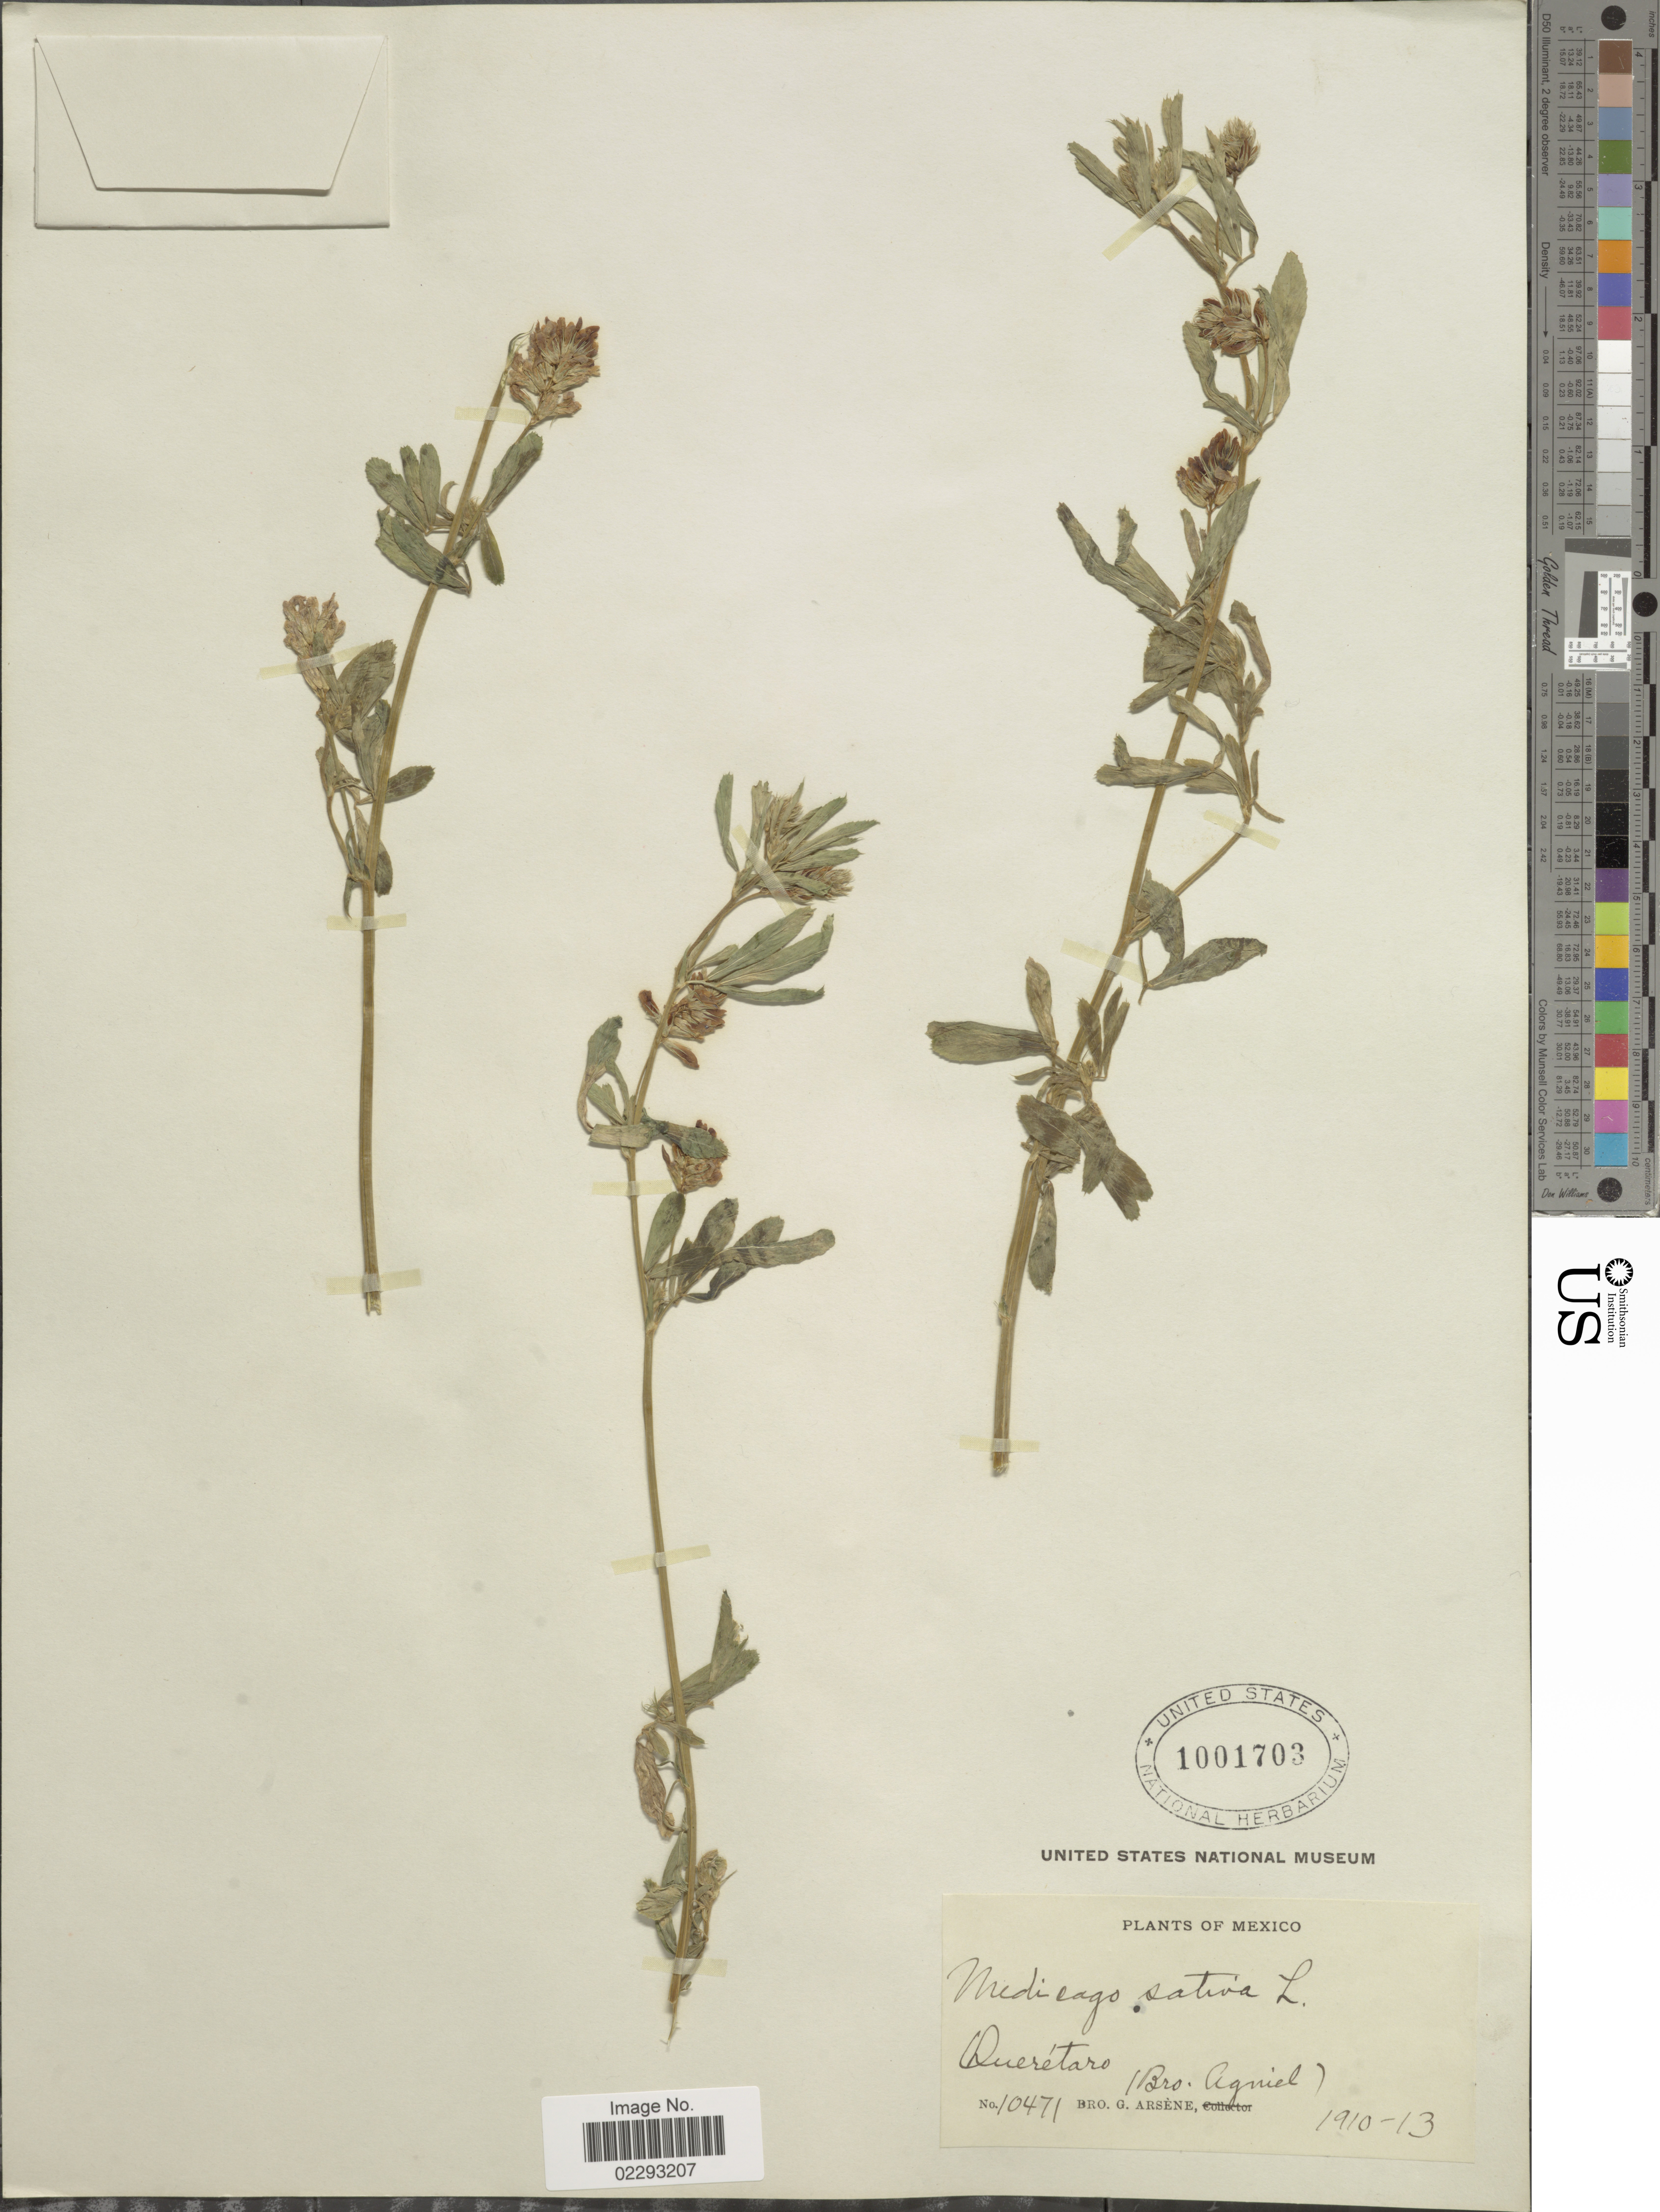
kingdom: Plantae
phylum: Tracheophyta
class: Magnoliopsida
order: Fabales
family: Fabaceae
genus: Medicago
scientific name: Medicago sativa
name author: L.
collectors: Bro. Agniel & Bro. G. Arsène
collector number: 10471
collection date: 1910/1913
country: Mexico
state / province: Querétaro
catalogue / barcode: US 1001703